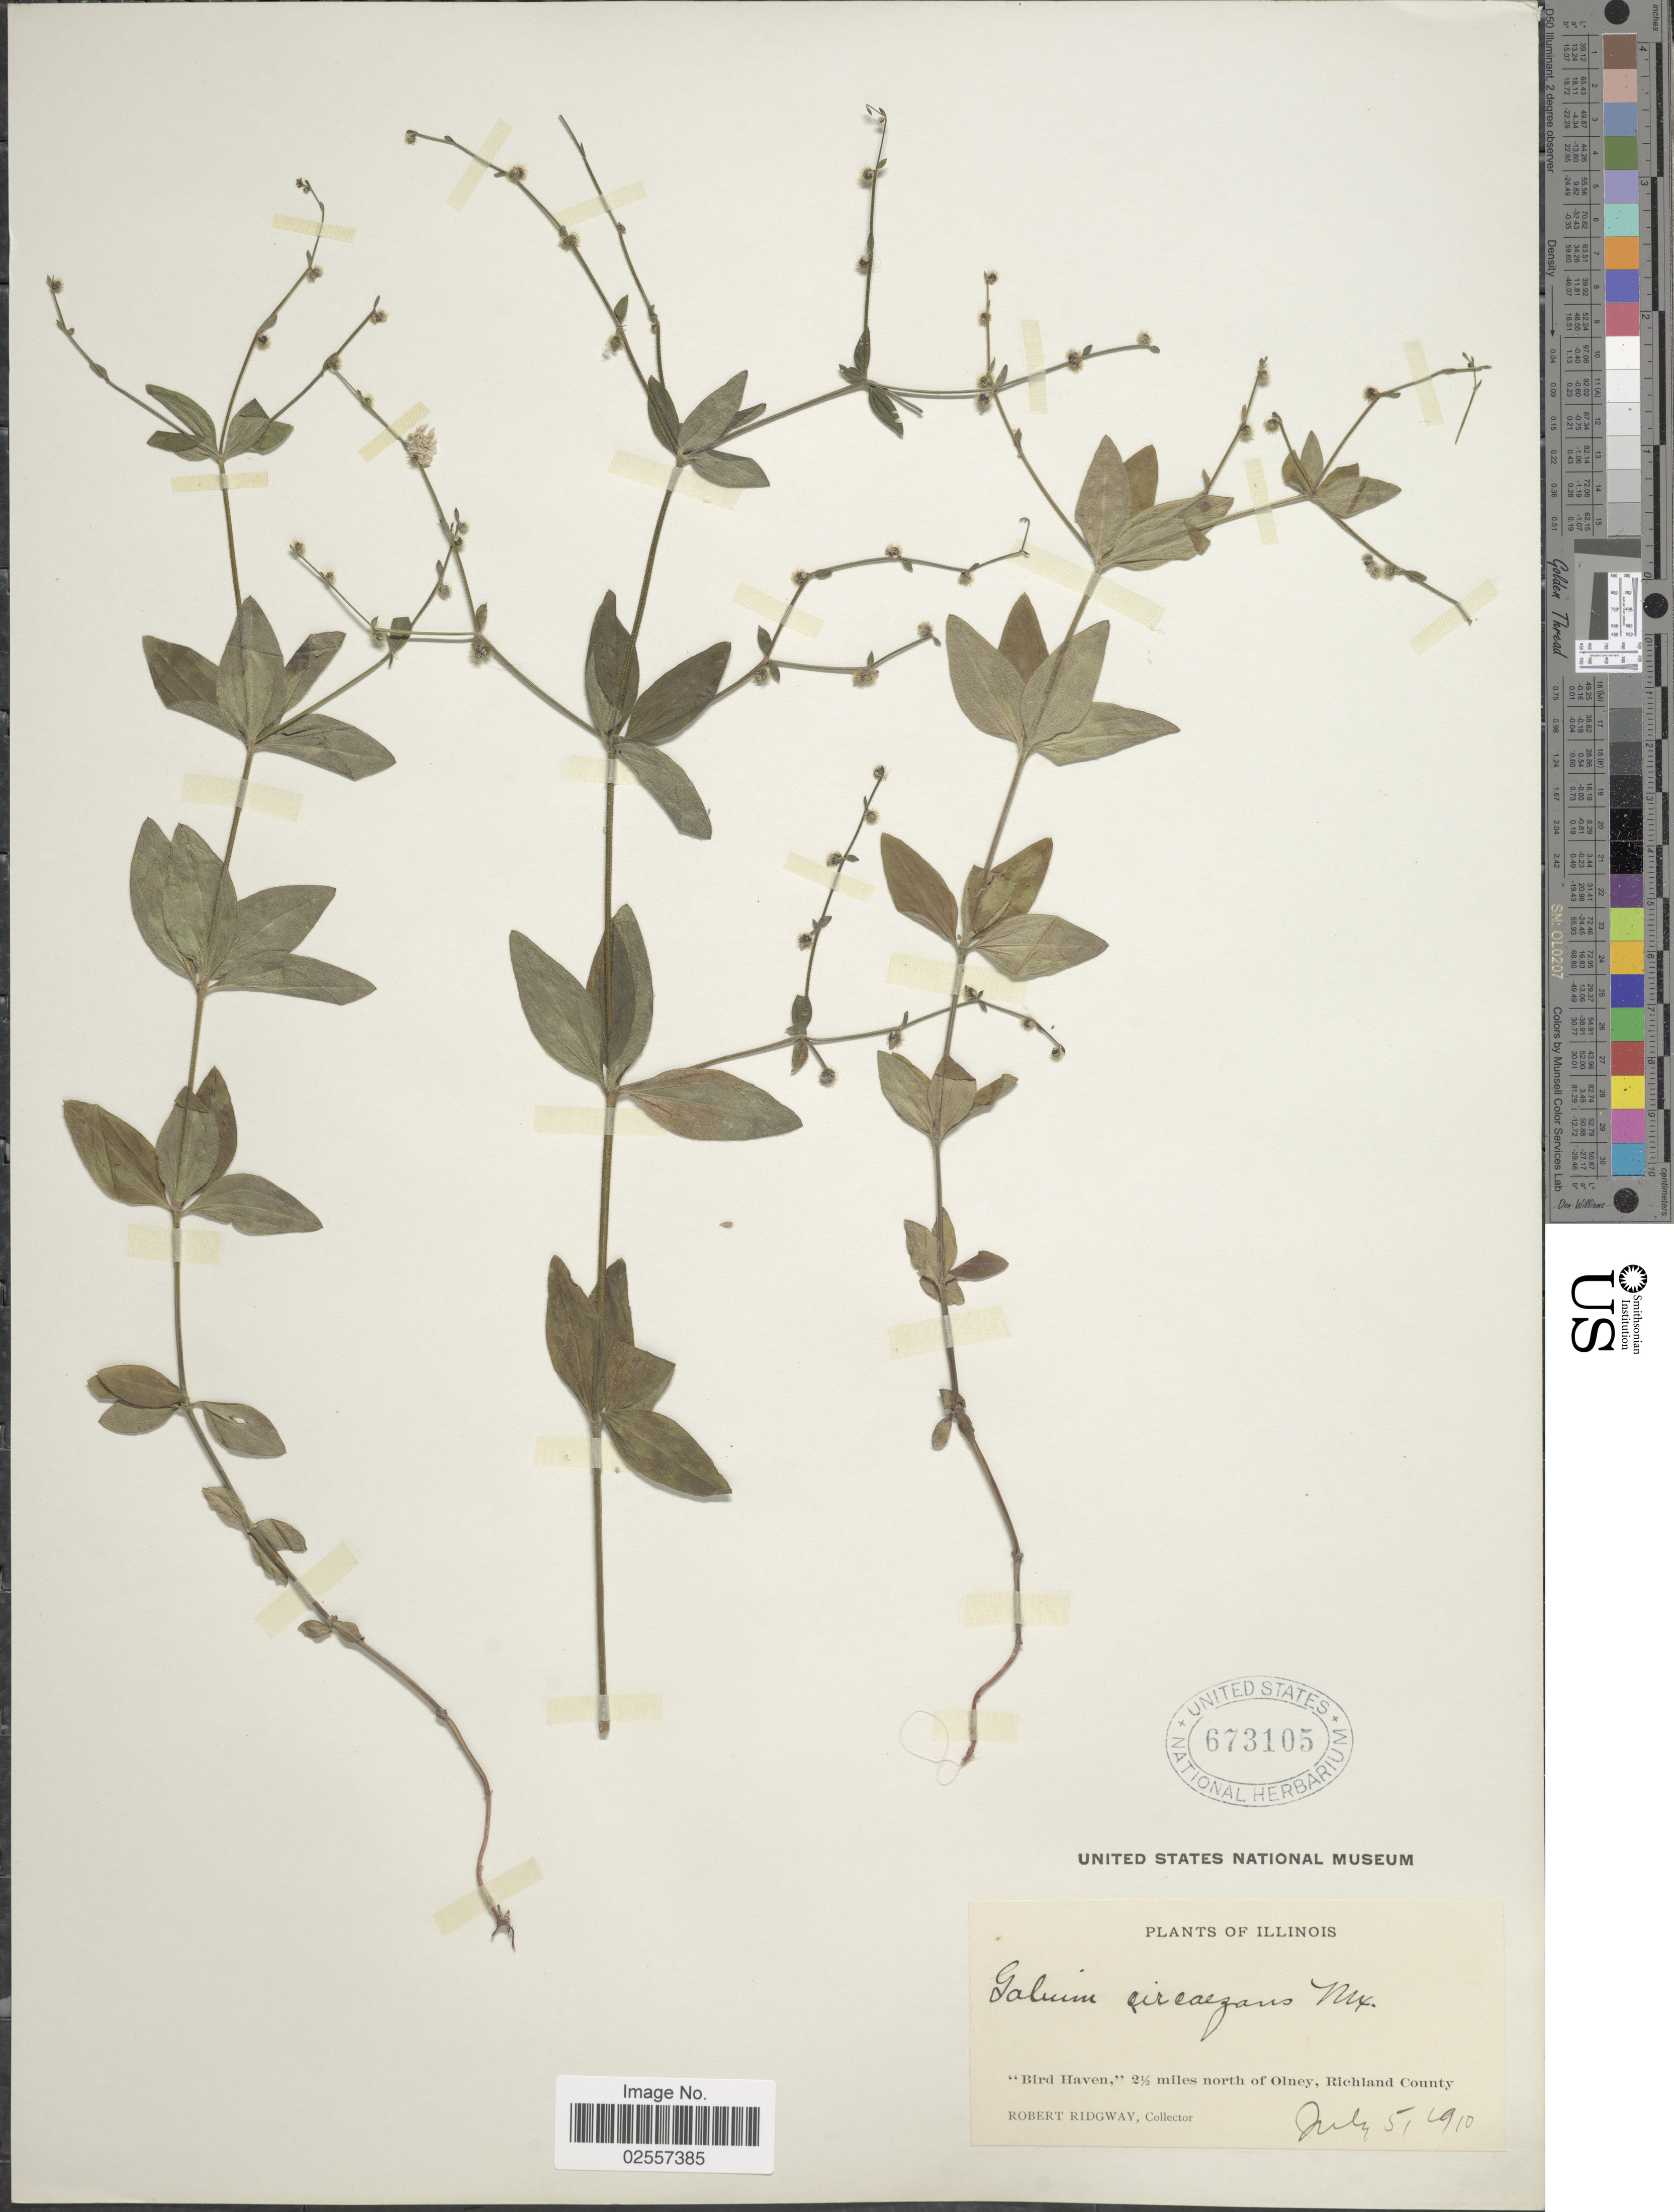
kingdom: Plantae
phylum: Tracheophyta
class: Magnoliopsida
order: Gentianales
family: Rubiaceae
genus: Galium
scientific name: Galium circaezans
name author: Michx.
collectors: R. Ridgway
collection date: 1910-07-05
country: United States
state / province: Illinois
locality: Bird Haven,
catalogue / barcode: US 673105